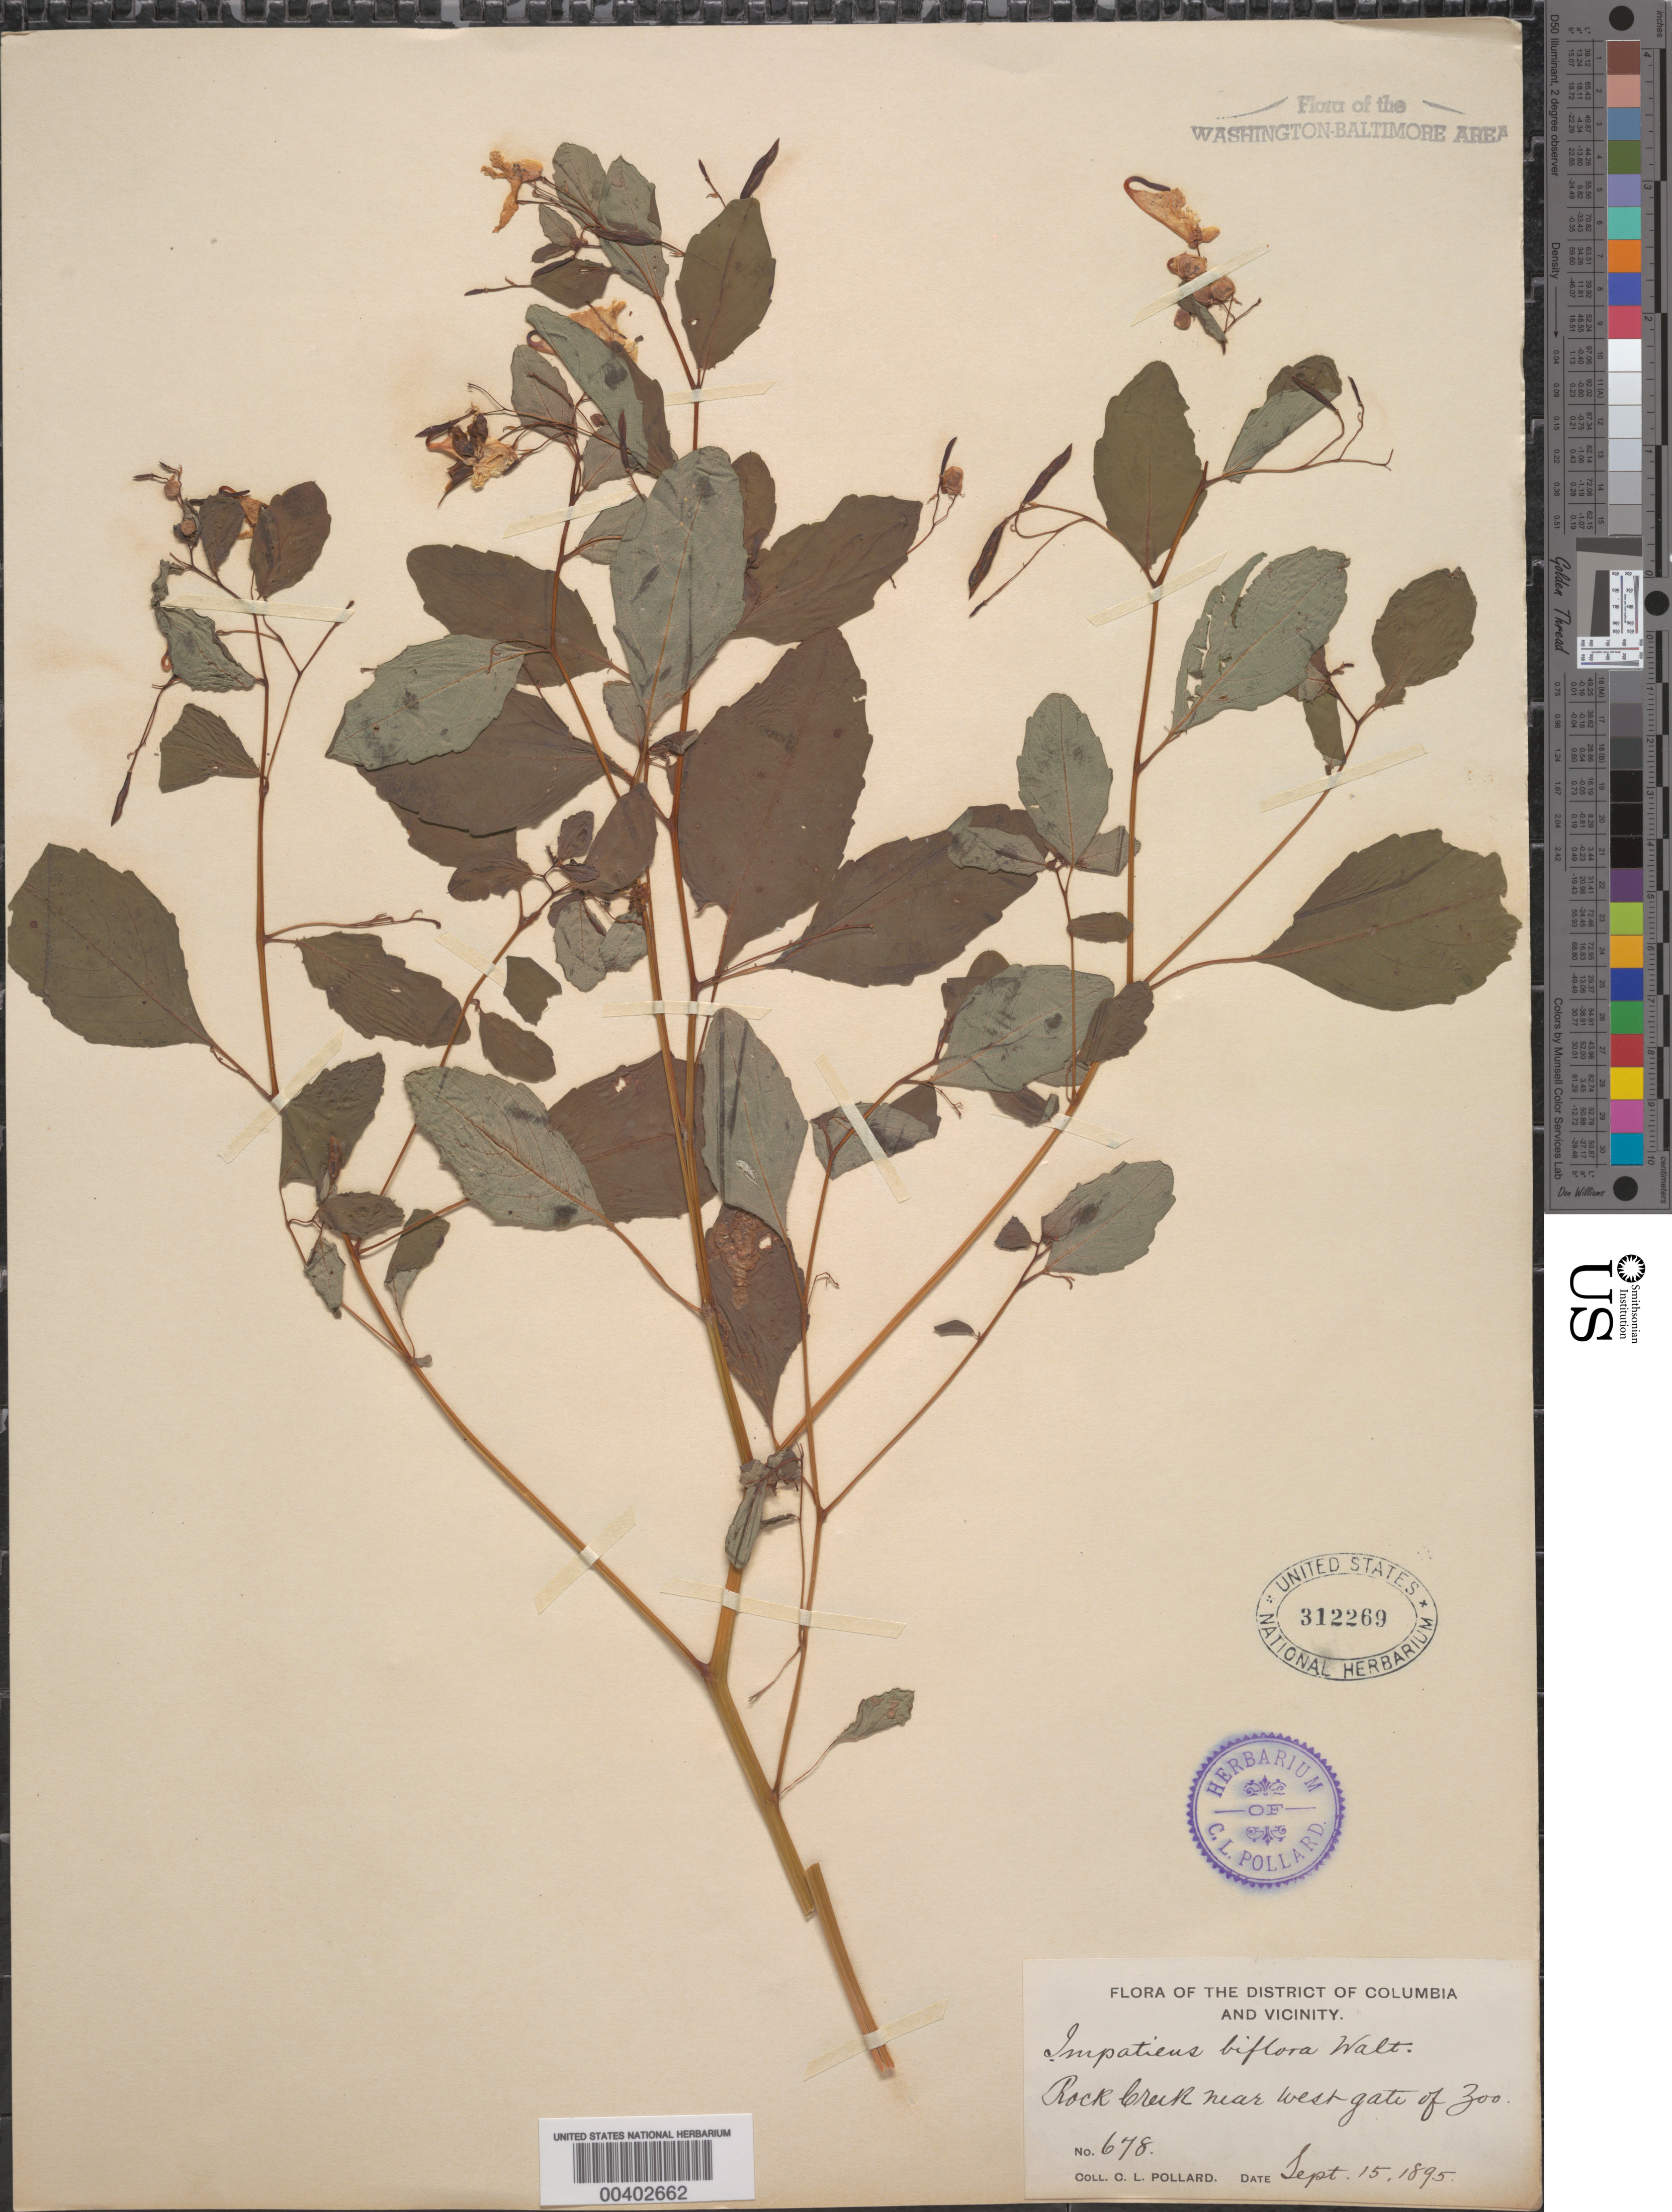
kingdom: Plantae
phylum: Tracheophyta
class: Magnoliopsida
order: Ericales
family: Balsaminaceae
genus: Impatiens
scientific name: Impatiens capensis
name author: Meerb.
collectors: C. L. Pollard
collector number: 678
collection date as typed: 15 Sep 1895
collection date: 1895-09-15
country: United States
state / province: District of Columbia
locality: Rock Creek near west gate of Zoo Rock Creek Park & vicinity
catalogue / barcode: US 312269